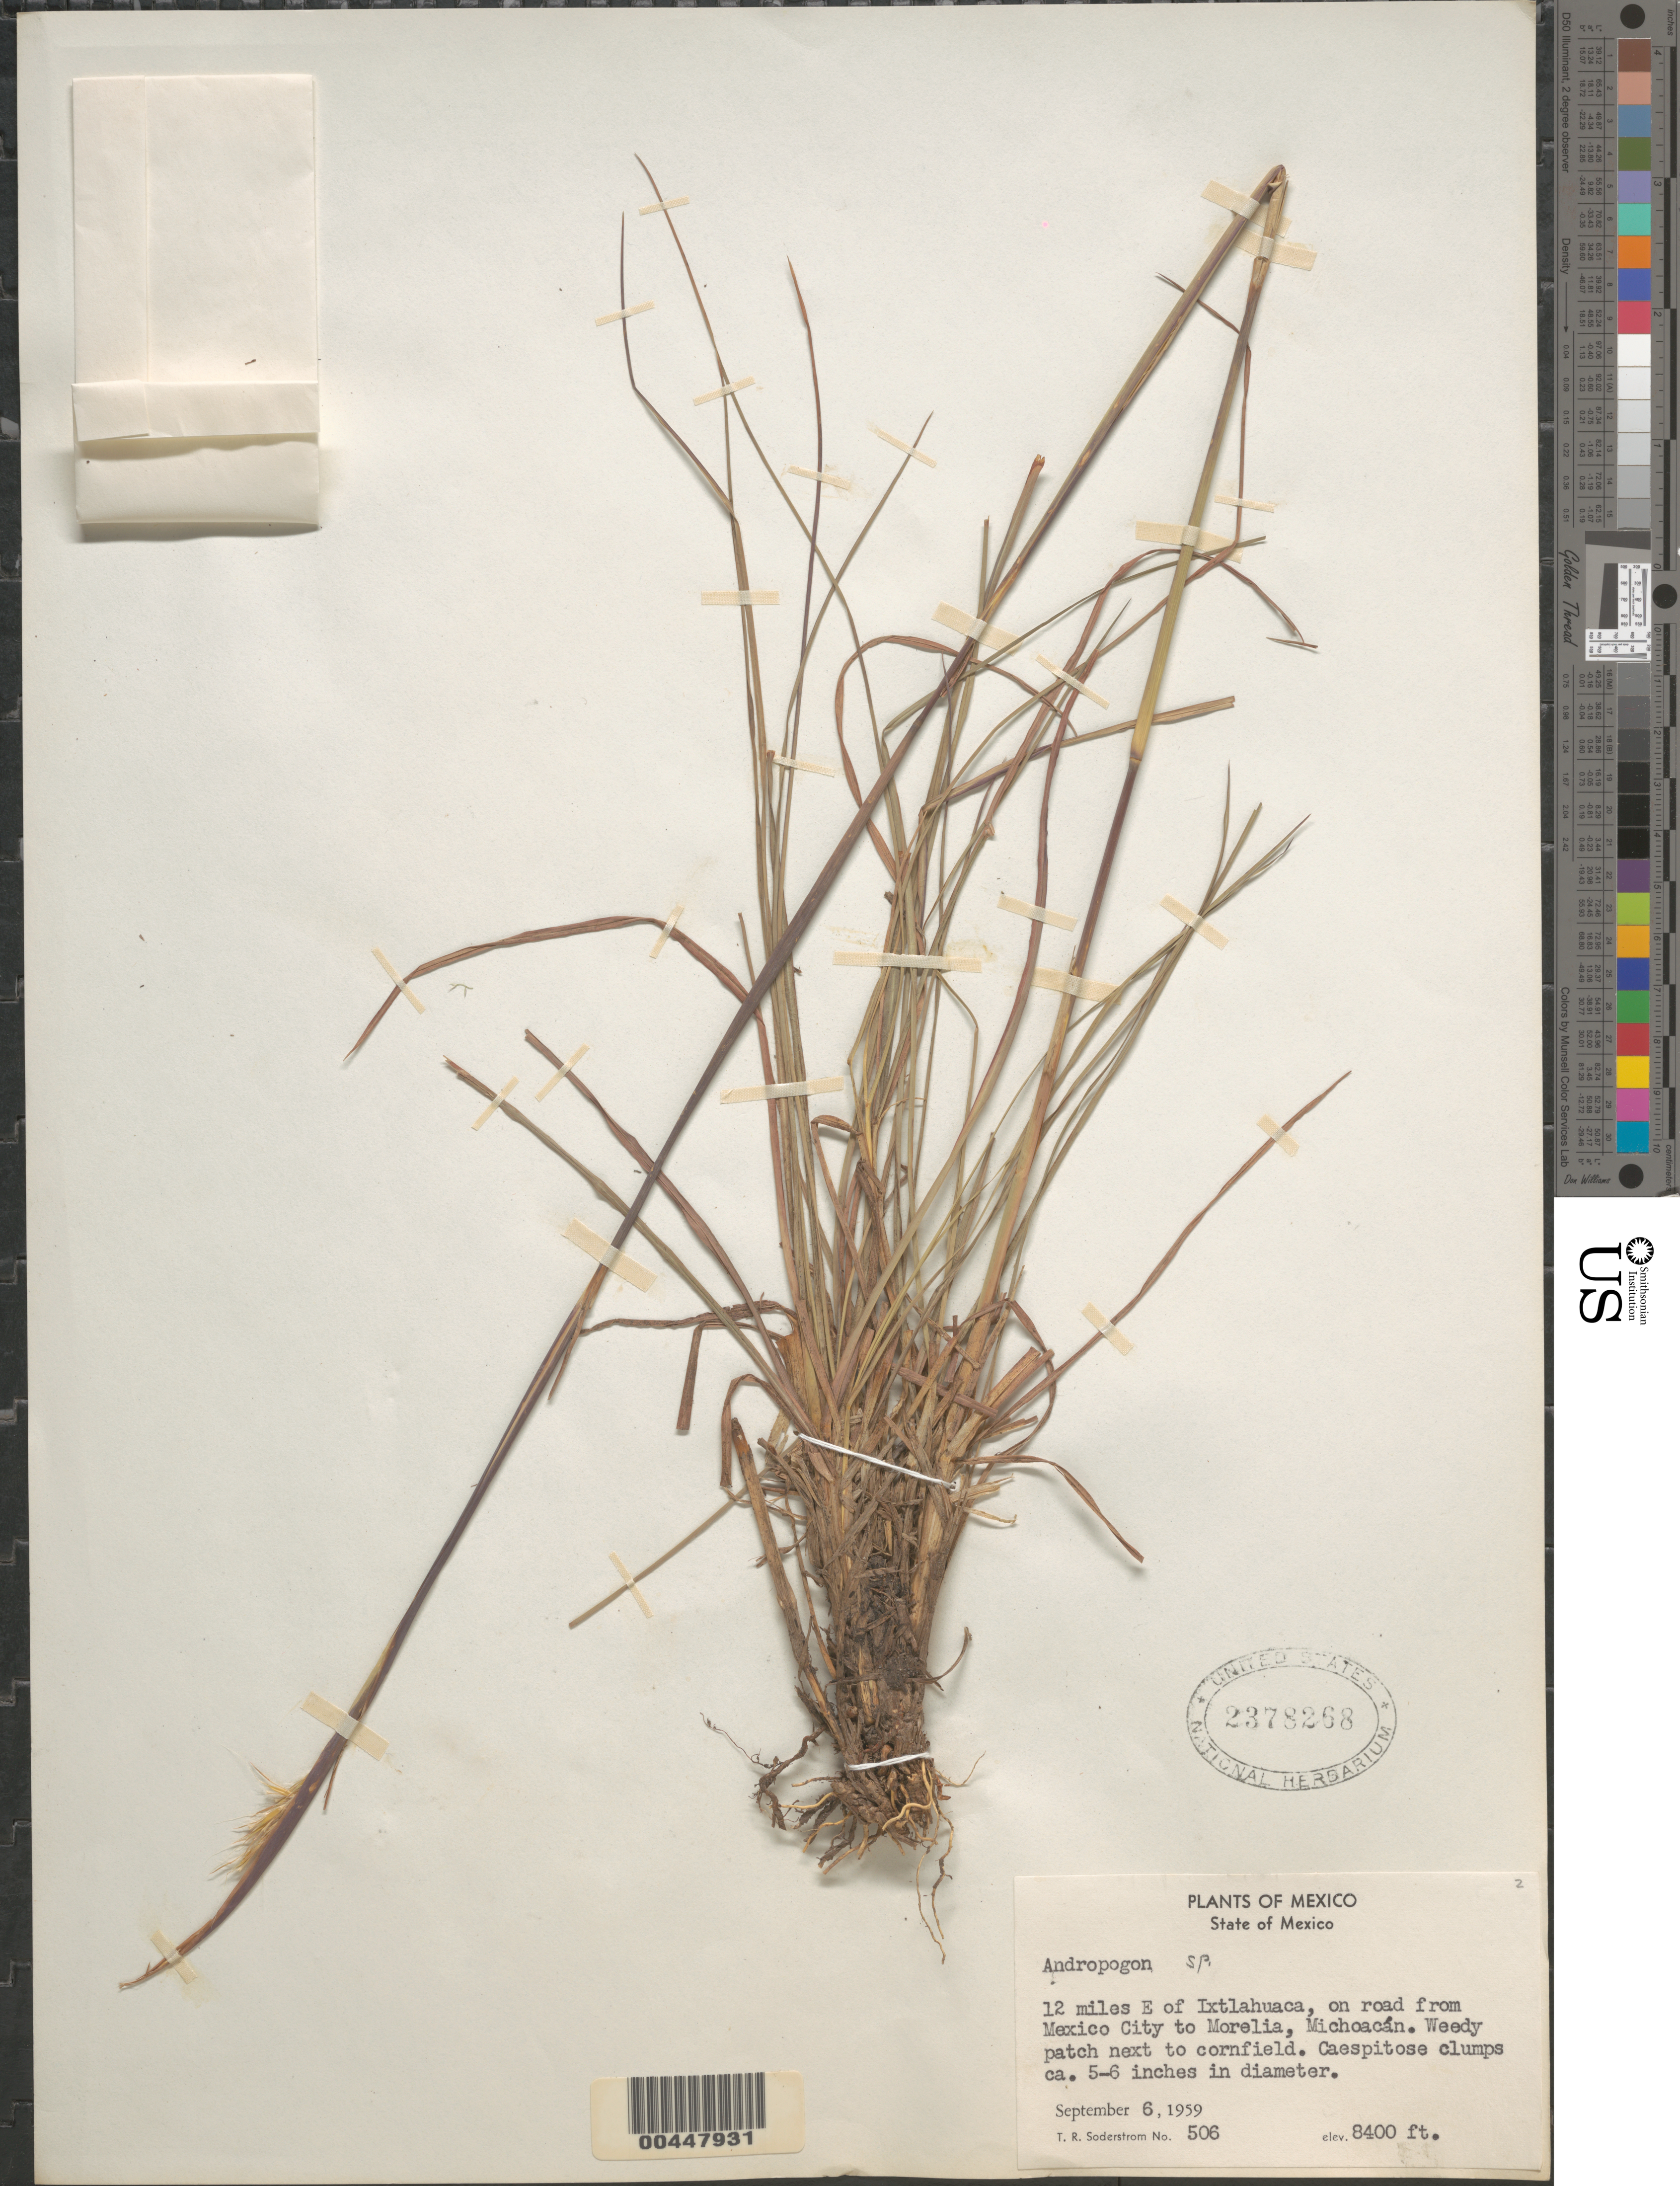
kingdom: Plantae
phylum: Tracheophyta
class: Liliopsida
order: Poales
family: Poaceae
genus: Andropogon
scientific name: Andropogon sp.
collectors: T. R. Soderstrom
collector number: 506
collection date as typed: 6 Sep 1959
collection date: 1959-09-06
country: Mexico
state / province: México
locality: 12 miles E of Ixtlahuaca, on road from Mexico City to Morelia, Michoacán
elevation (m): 2560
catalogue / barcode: US 2378268